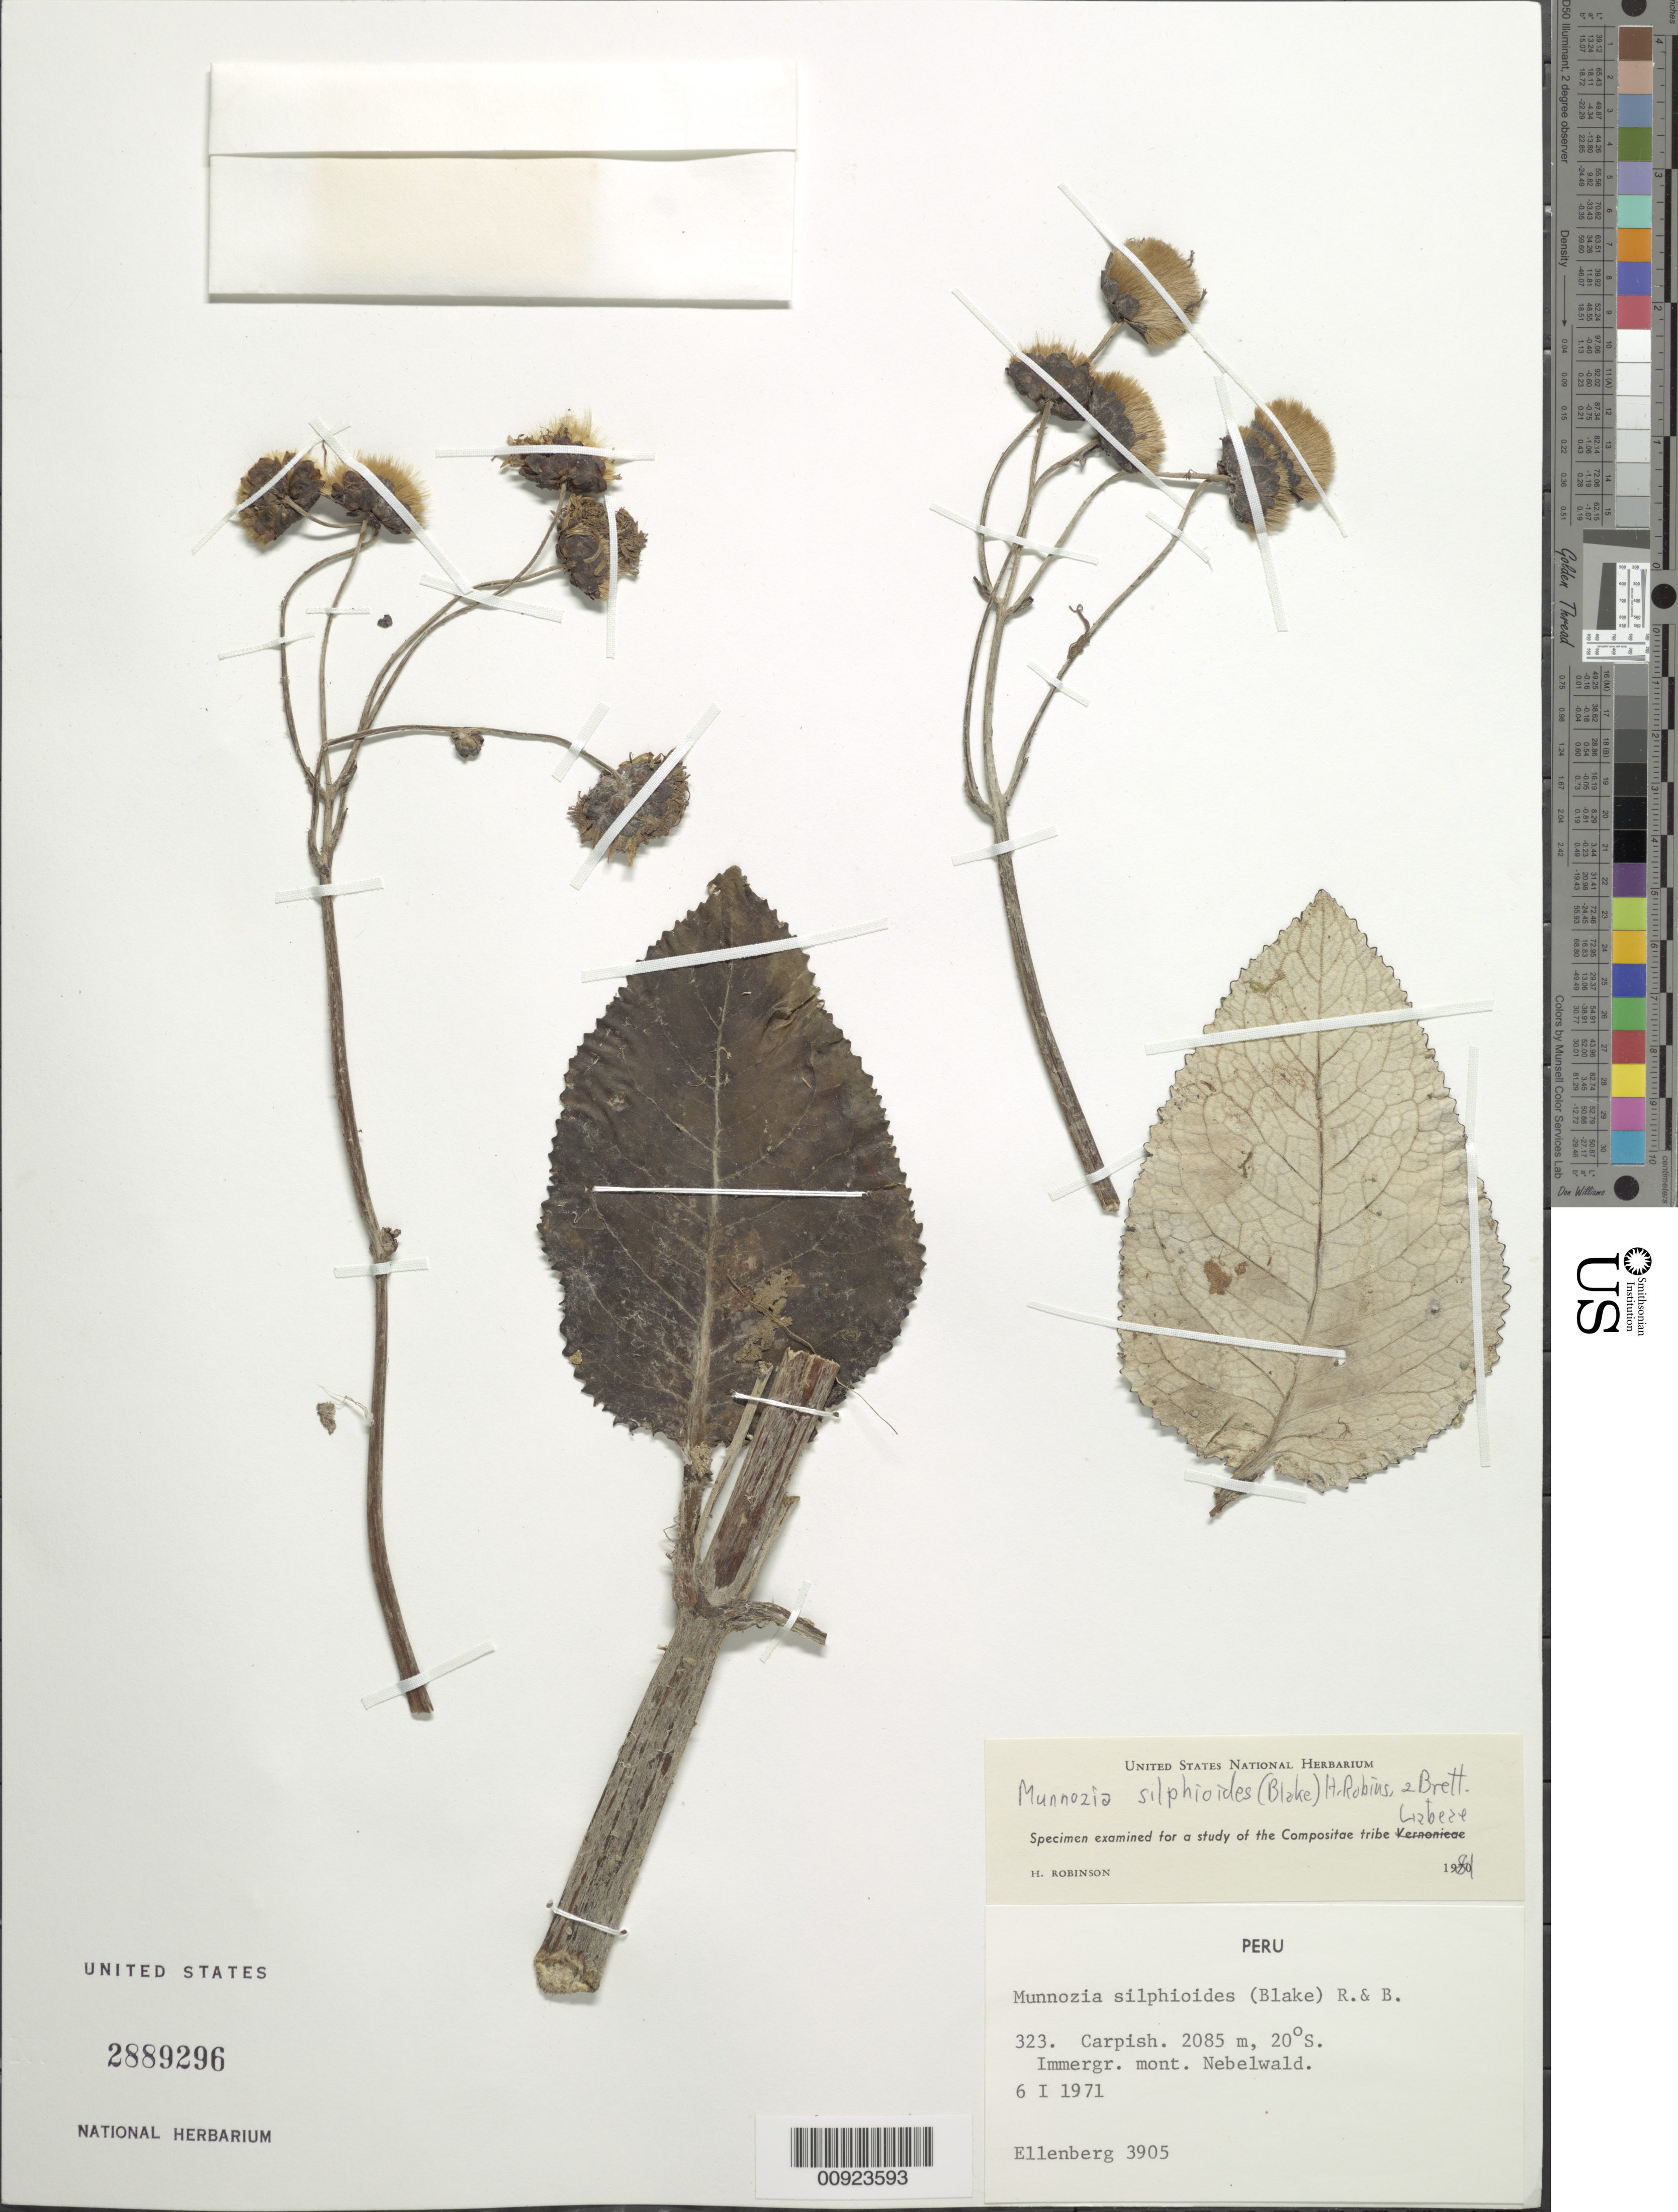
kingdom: Plantae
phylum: Tracheophyta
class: Magnoliopsida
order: Asterales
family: Asteraceae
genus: Munnozia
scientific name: Munnozia silphioides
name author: (Poepp. & Endl.) H. Rob. & Brettell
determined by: Robinson, Harold E., (US)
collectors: H. Ellenberg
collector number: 3905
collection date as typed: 6 January 1971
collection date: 1971-01-06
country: Peru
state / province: Huánuco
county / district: Huánuco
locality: Carpish. Immergr. Mont. Nebelwald.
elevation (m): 2085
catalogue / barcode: US 2889296